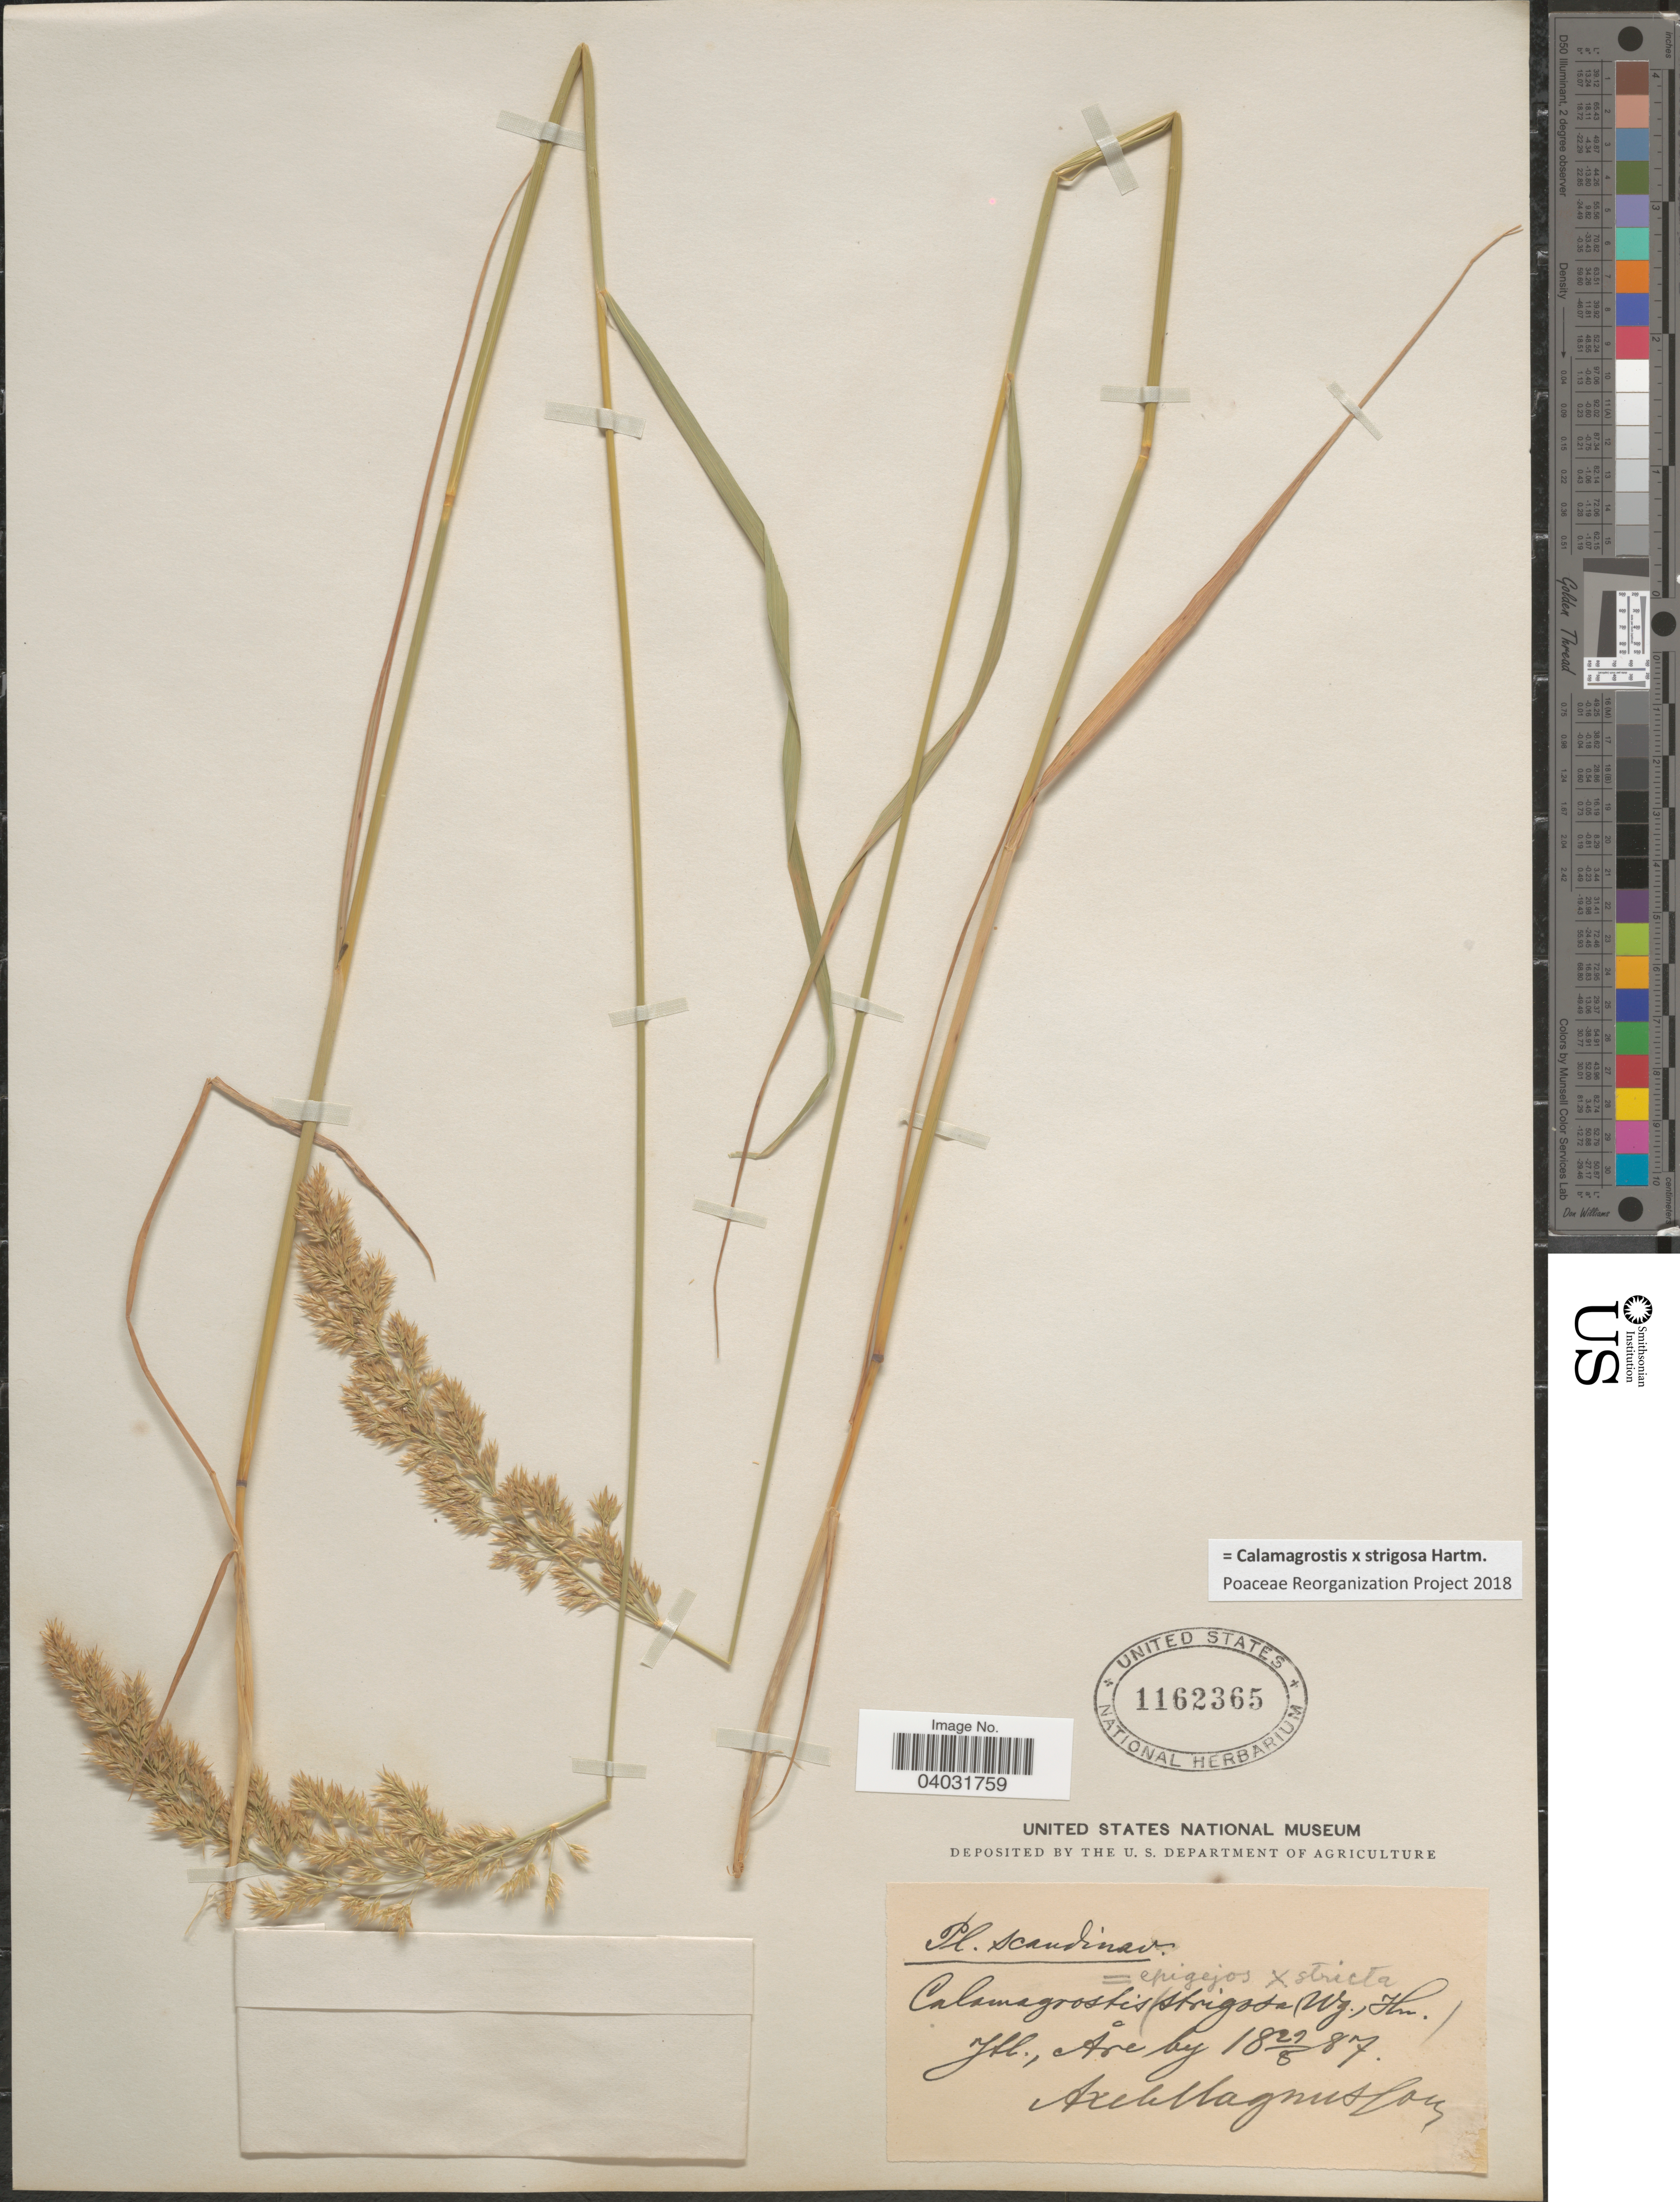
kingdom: Plantae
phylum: Tracheophyta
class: Liliopsida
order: Poales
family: Poaceae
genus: Calamagrostis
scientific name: Calamagrostis x strigosa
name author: Hartm.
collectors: A. Magnusson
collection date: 1887-08-29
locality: Scandinav. Åre.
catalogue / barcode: US 1162365